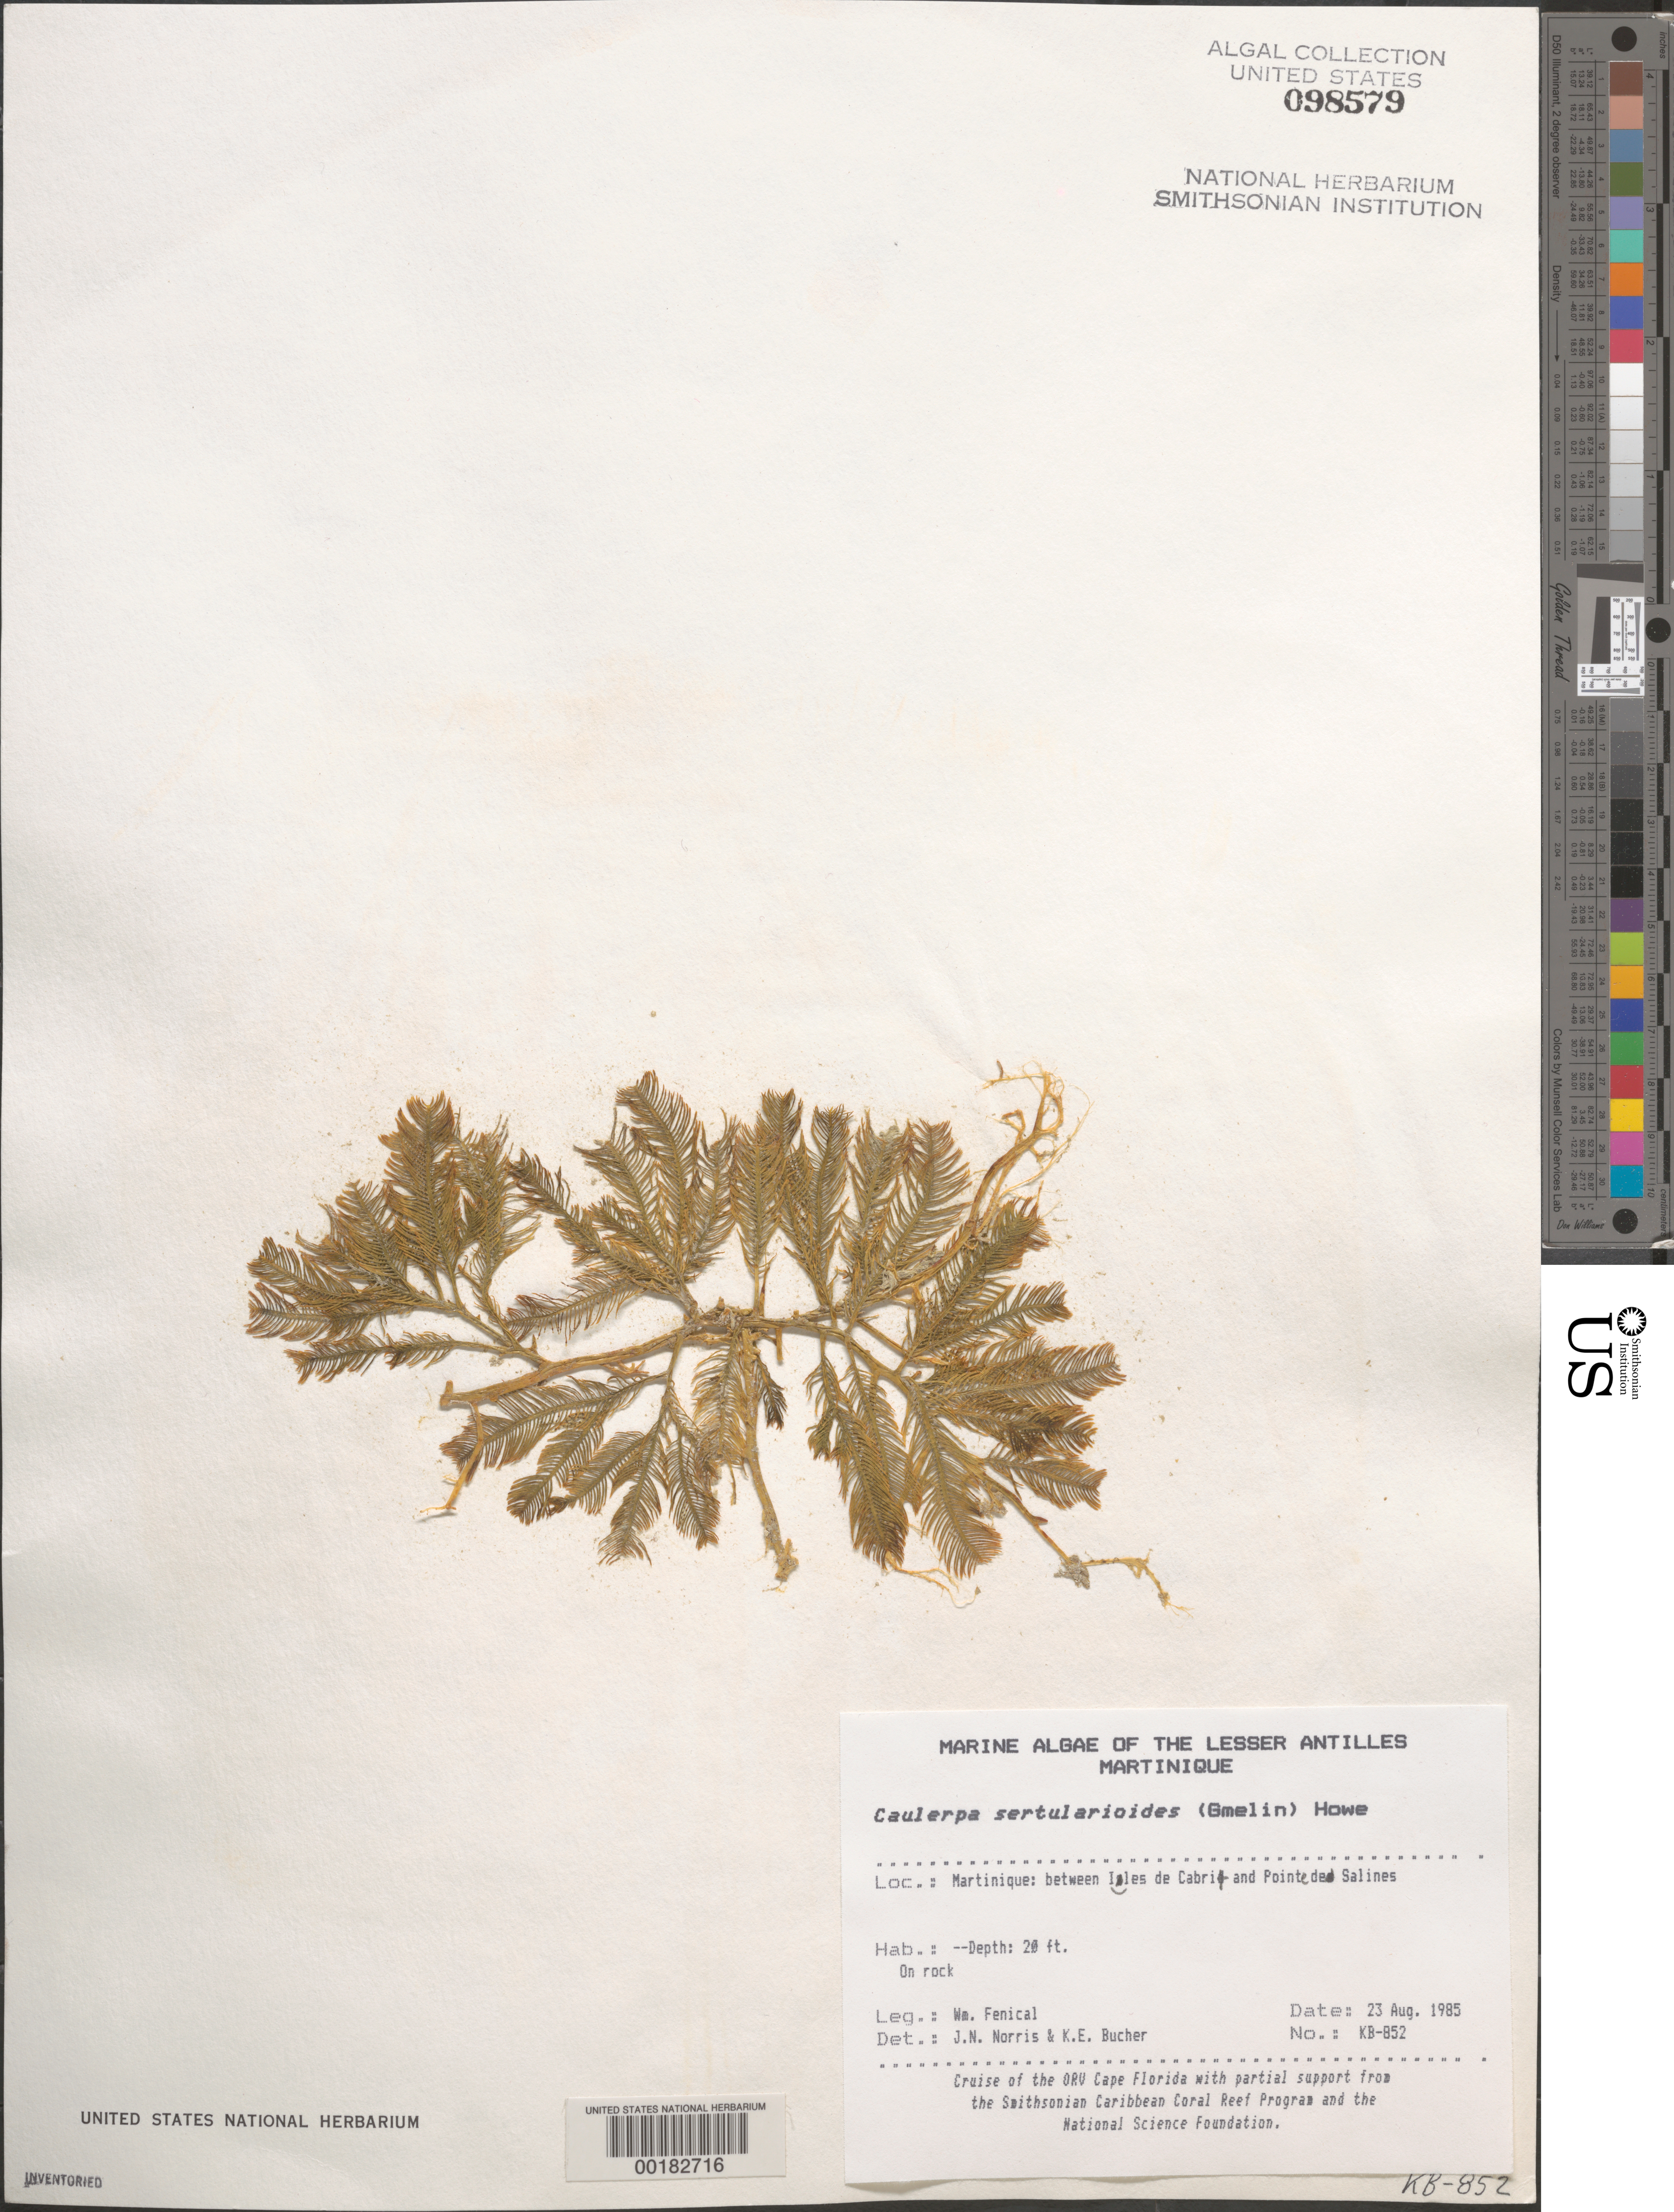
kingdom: Plantae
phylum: Chlorophyta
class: Ulvophyceae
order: Bryopsidales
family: Caulerpaceae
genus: Caulerpa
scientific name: Caulerpa sertularioides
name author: (S.G. Gmel.) M. Howe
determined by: Norris, J. N.; Bucher, K. E.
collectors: W. Fenical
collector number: Kb-852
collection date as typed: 23 Aug 1985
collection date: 1985-08-23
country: Martinique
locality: Between Iles de Cabrit and Pointe de Salines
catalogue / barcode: US 98579